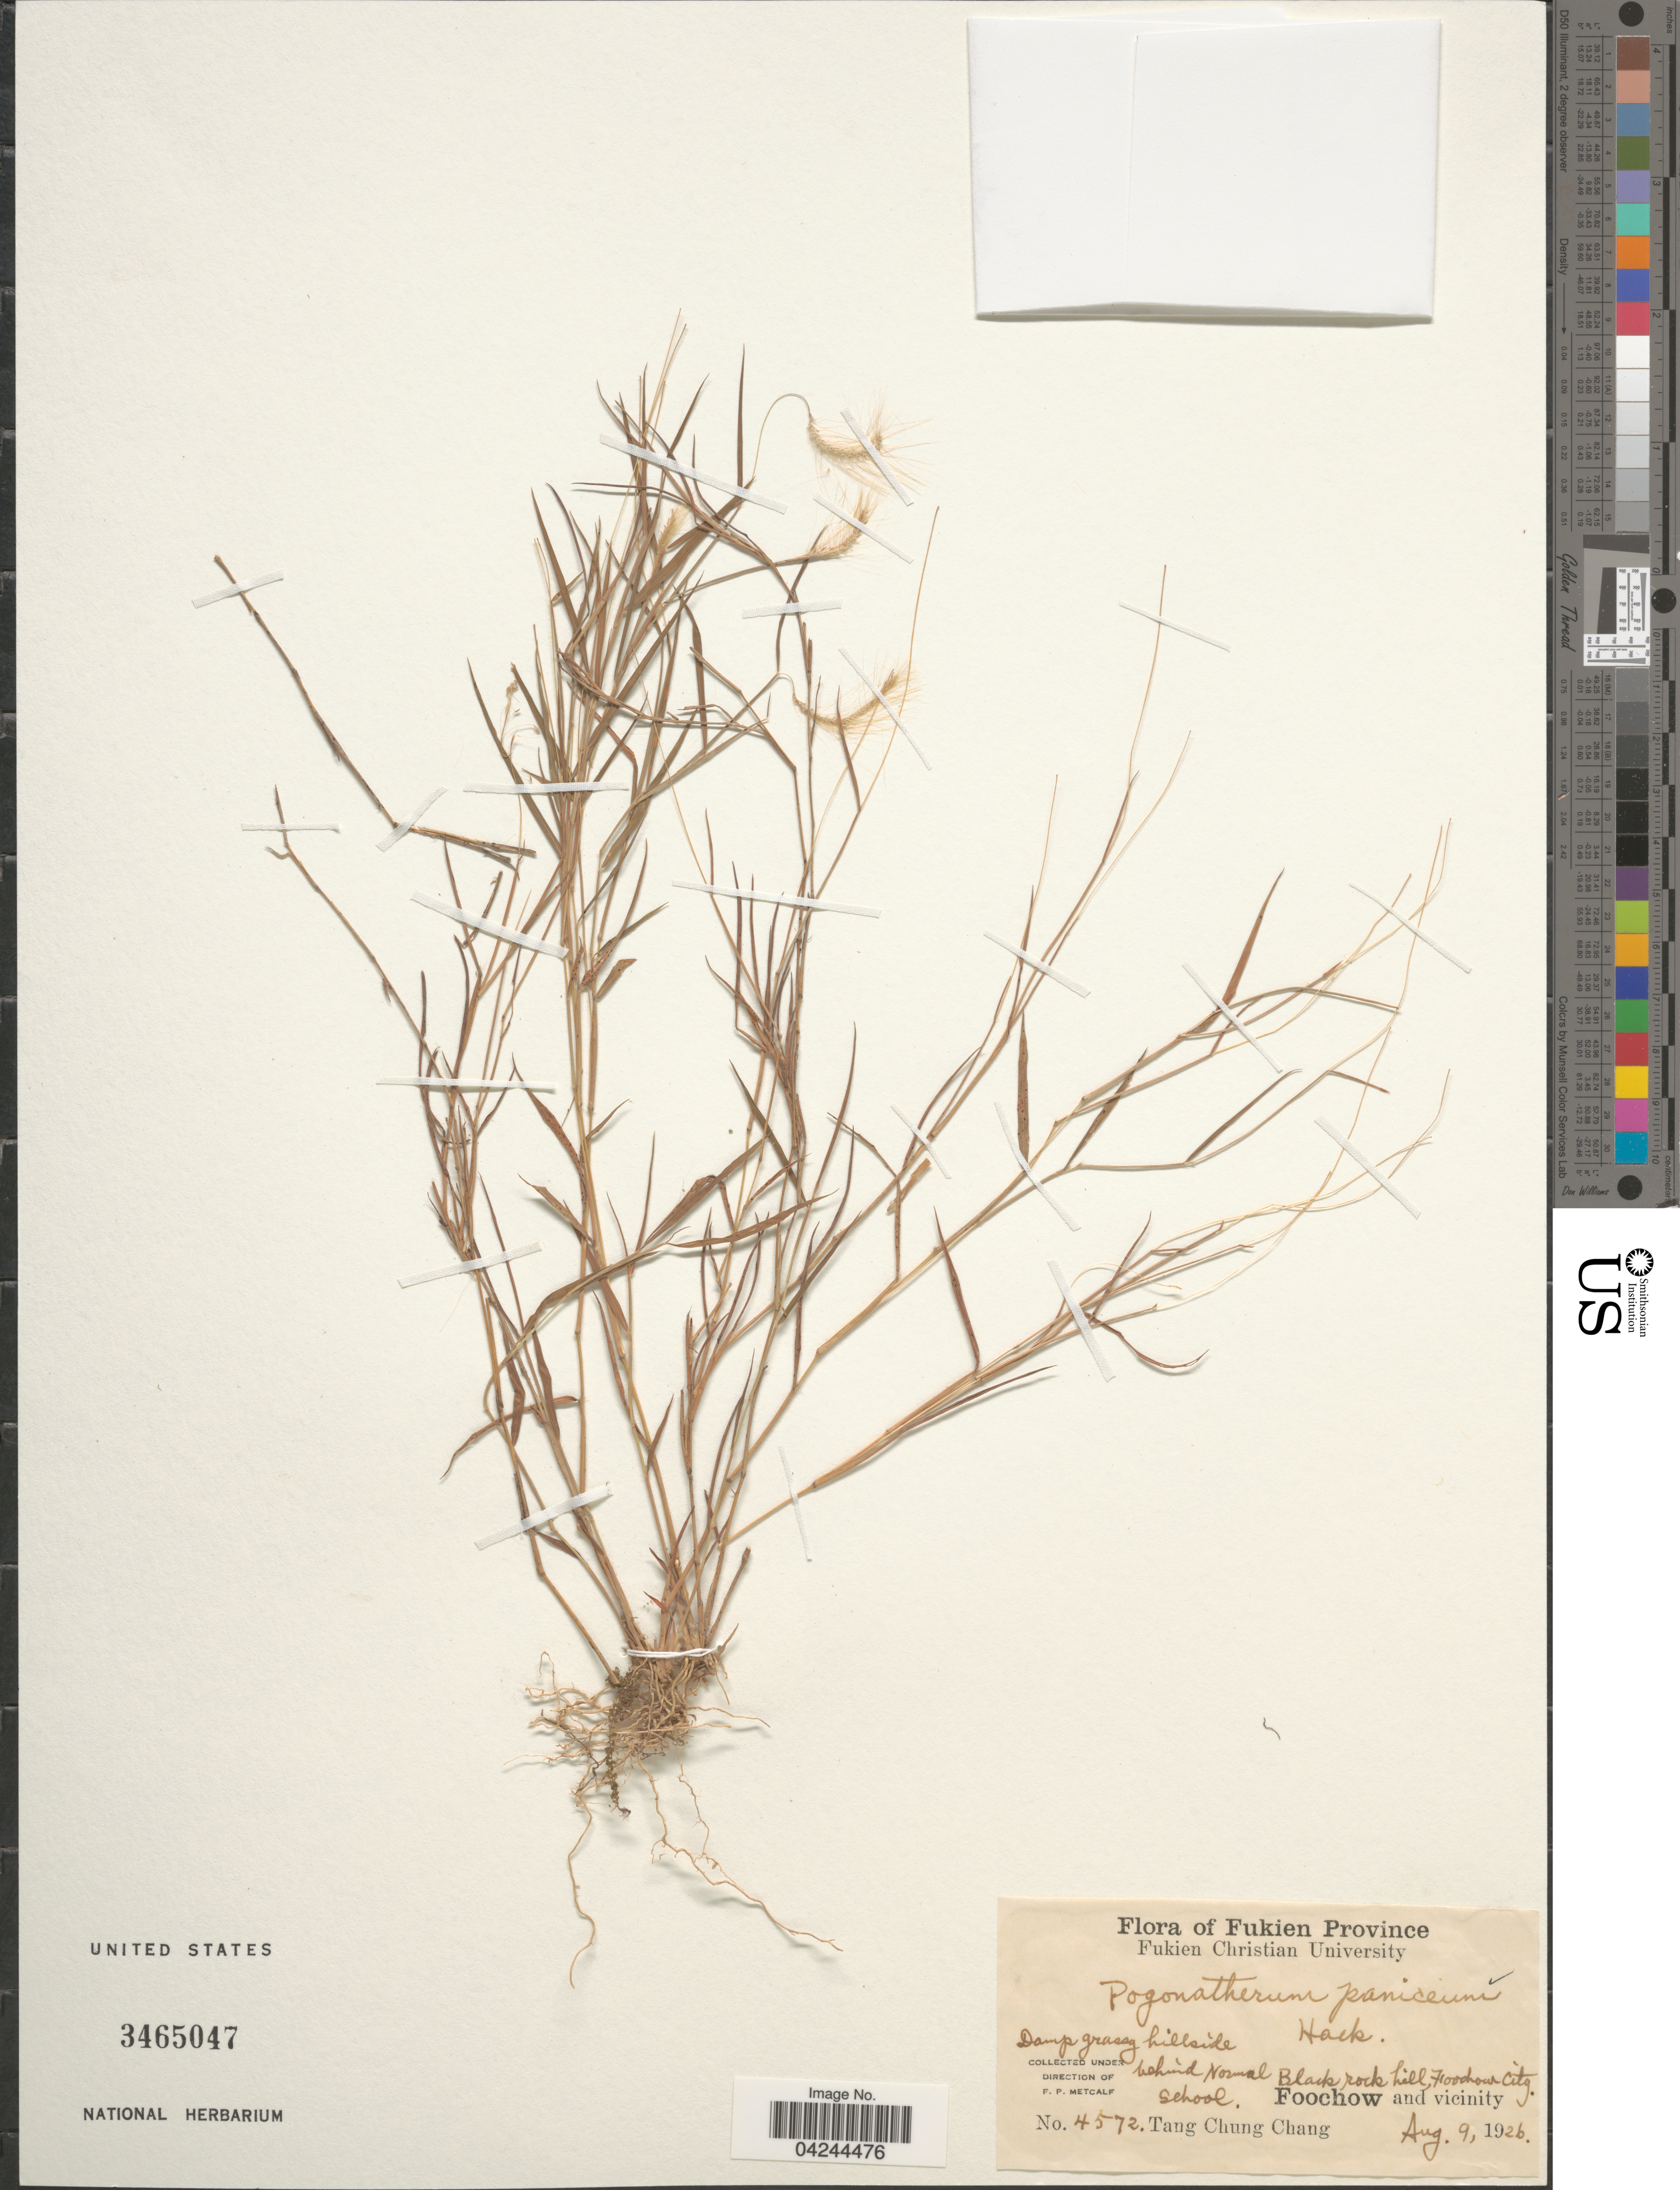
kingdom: Plantae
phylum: Tracheophyta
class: Liliopsida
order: Poales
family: Poaceae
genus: Pogonatherum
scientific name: Pogonatherum crinitum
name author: (Thunb.) Kunth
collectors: T. C. Chang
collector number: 4572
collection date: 1926-08-09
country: China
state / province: Fujian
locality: Fukien Province. Damp grassy hillside behind Normal School. Black rock hill, Foochow City School. Foochow and vicinity.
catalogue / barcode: US 3465047